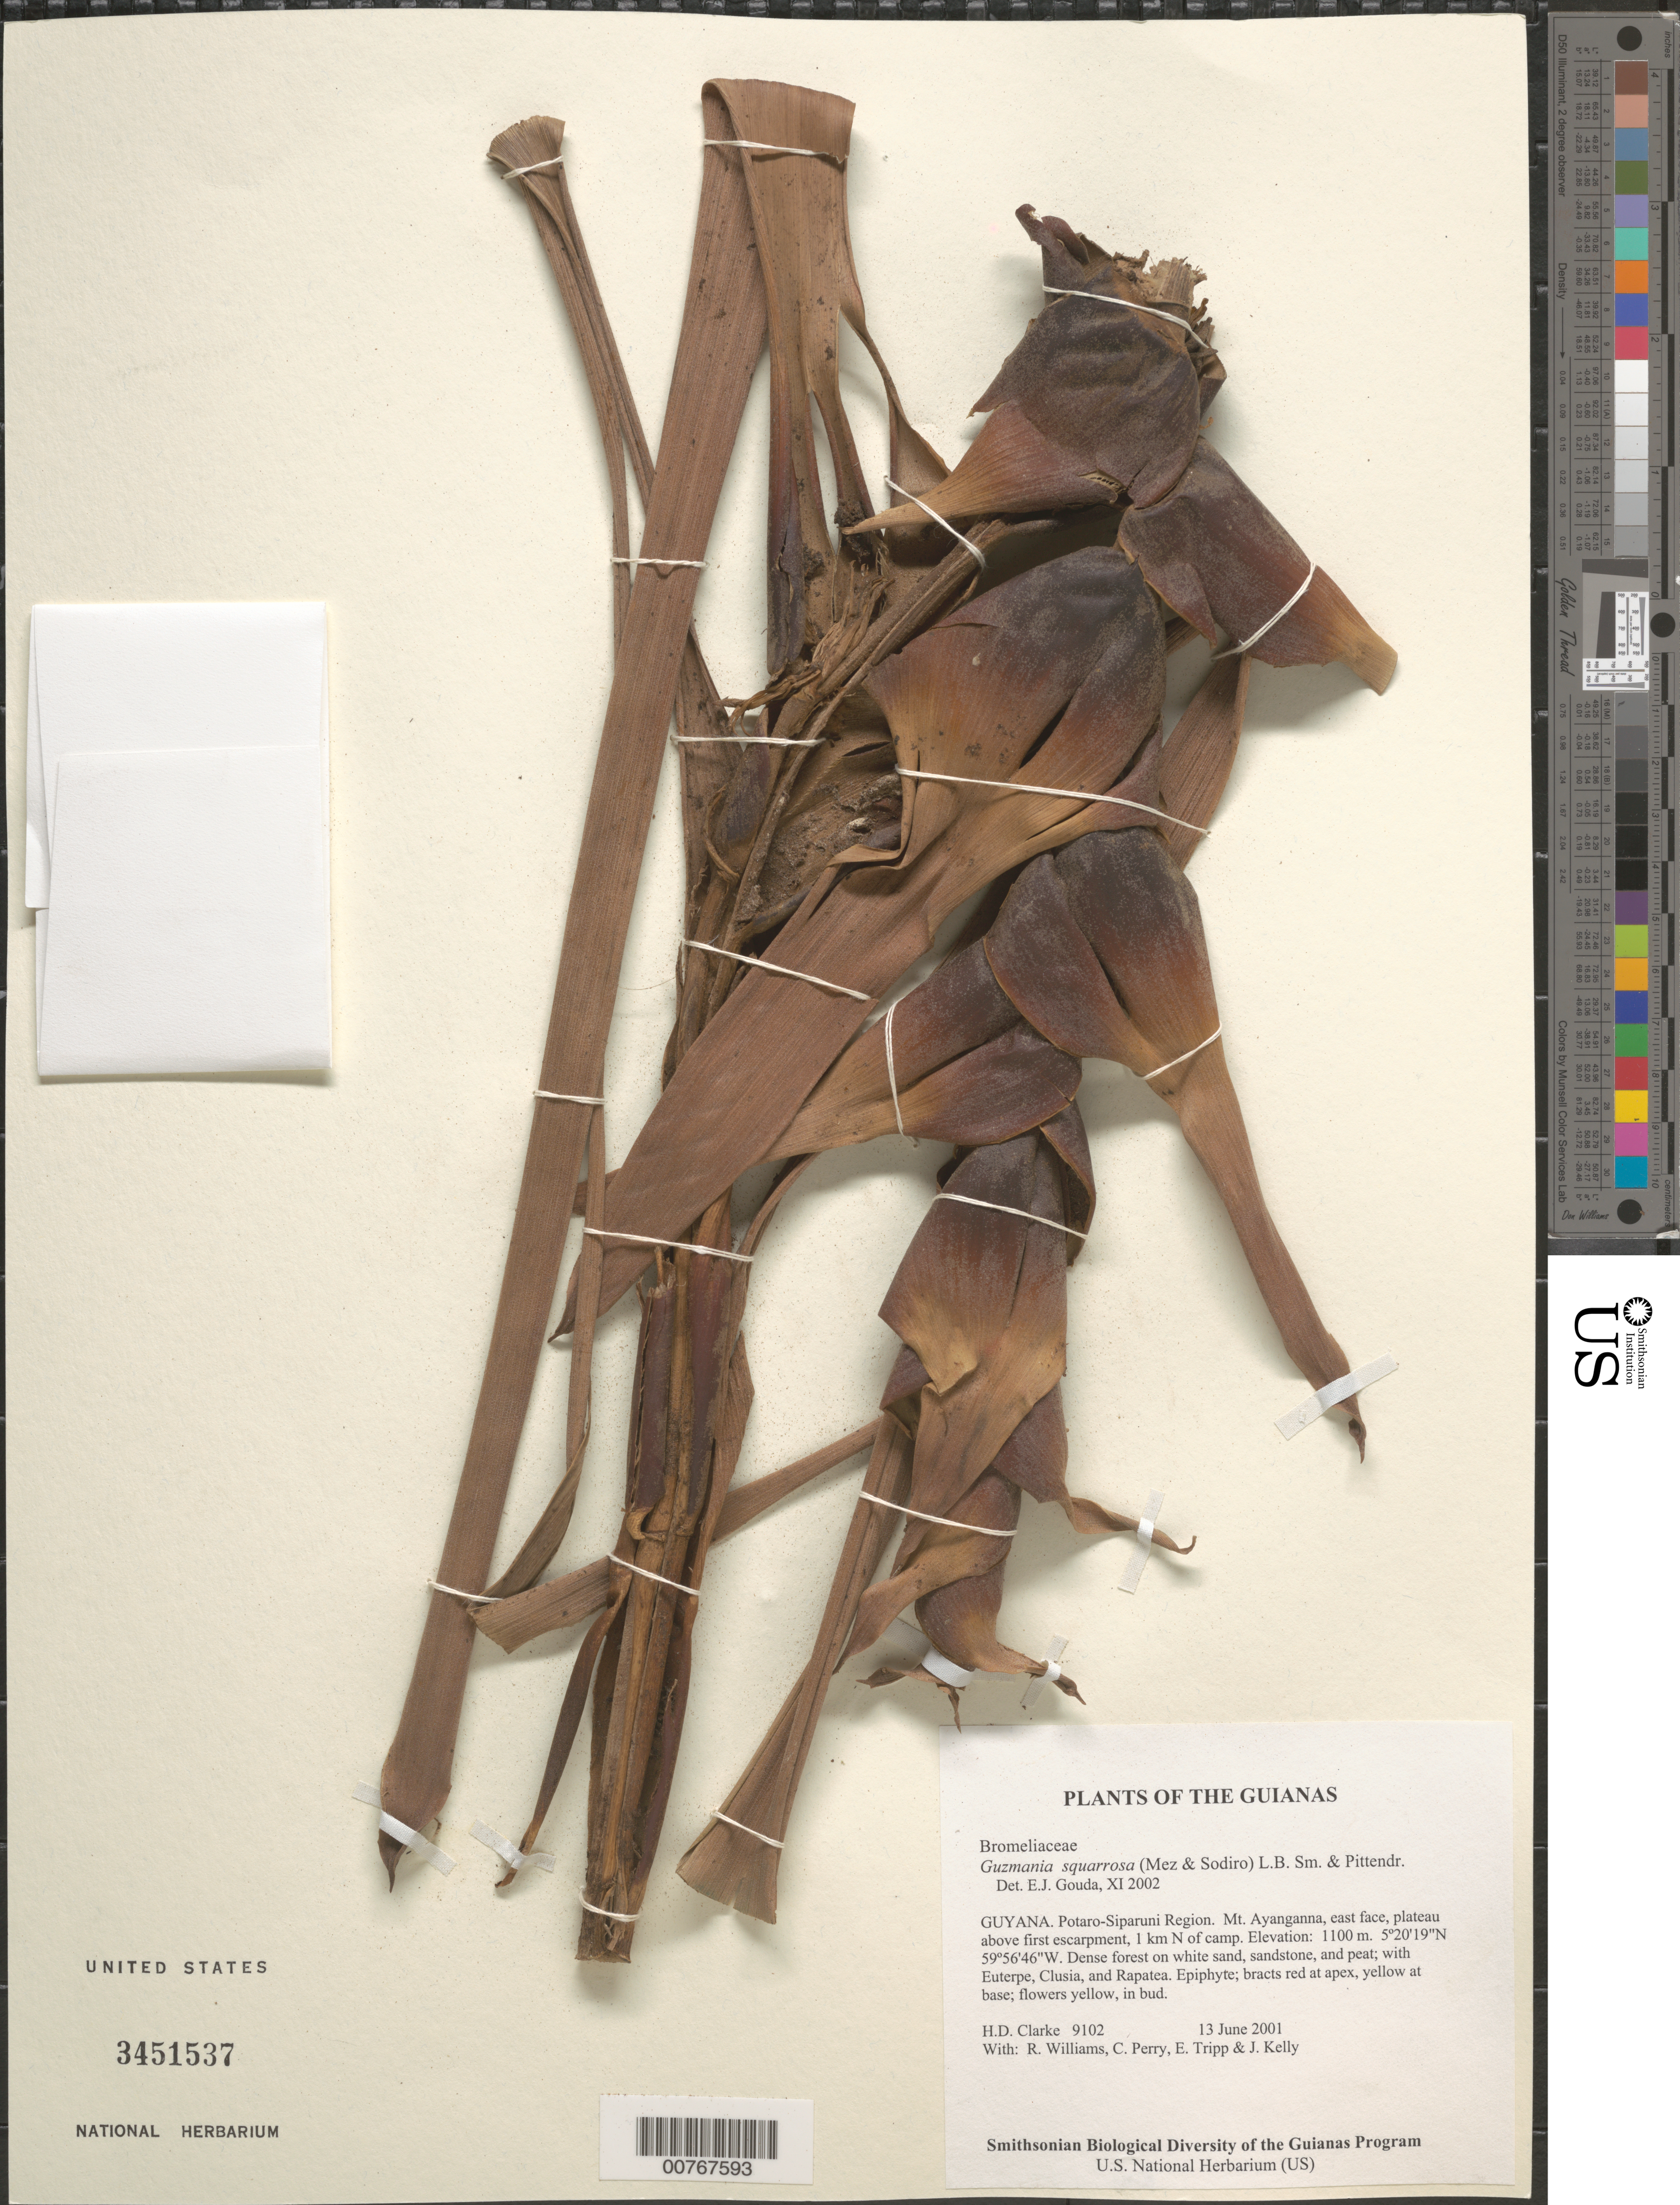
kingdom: Plantae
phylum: Tracheophyta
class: Liliopsida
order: Poales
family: Bromeliaceae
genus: Guzmania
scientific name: Guzmania squarrosa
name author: (Mez & Sodiro) L.B. Sm. & Pittendr.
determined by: Gouda, E. J.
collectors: H. D. Clarke, R. Williams, C. Perry, E. Tripp & J. Kelly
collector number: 9102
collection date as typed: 13 June 2001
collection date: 2001-06-13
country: Guyana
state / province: Potaro-Siparuni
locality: Mt. Ayanganna, east face, plateau above first escarpment, 1 km N of camp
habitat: Dense forest on white sand, sandstone, and peat; with Euterpe, Clusia, and Rapatea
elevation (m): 1100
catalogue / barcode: US 3451537